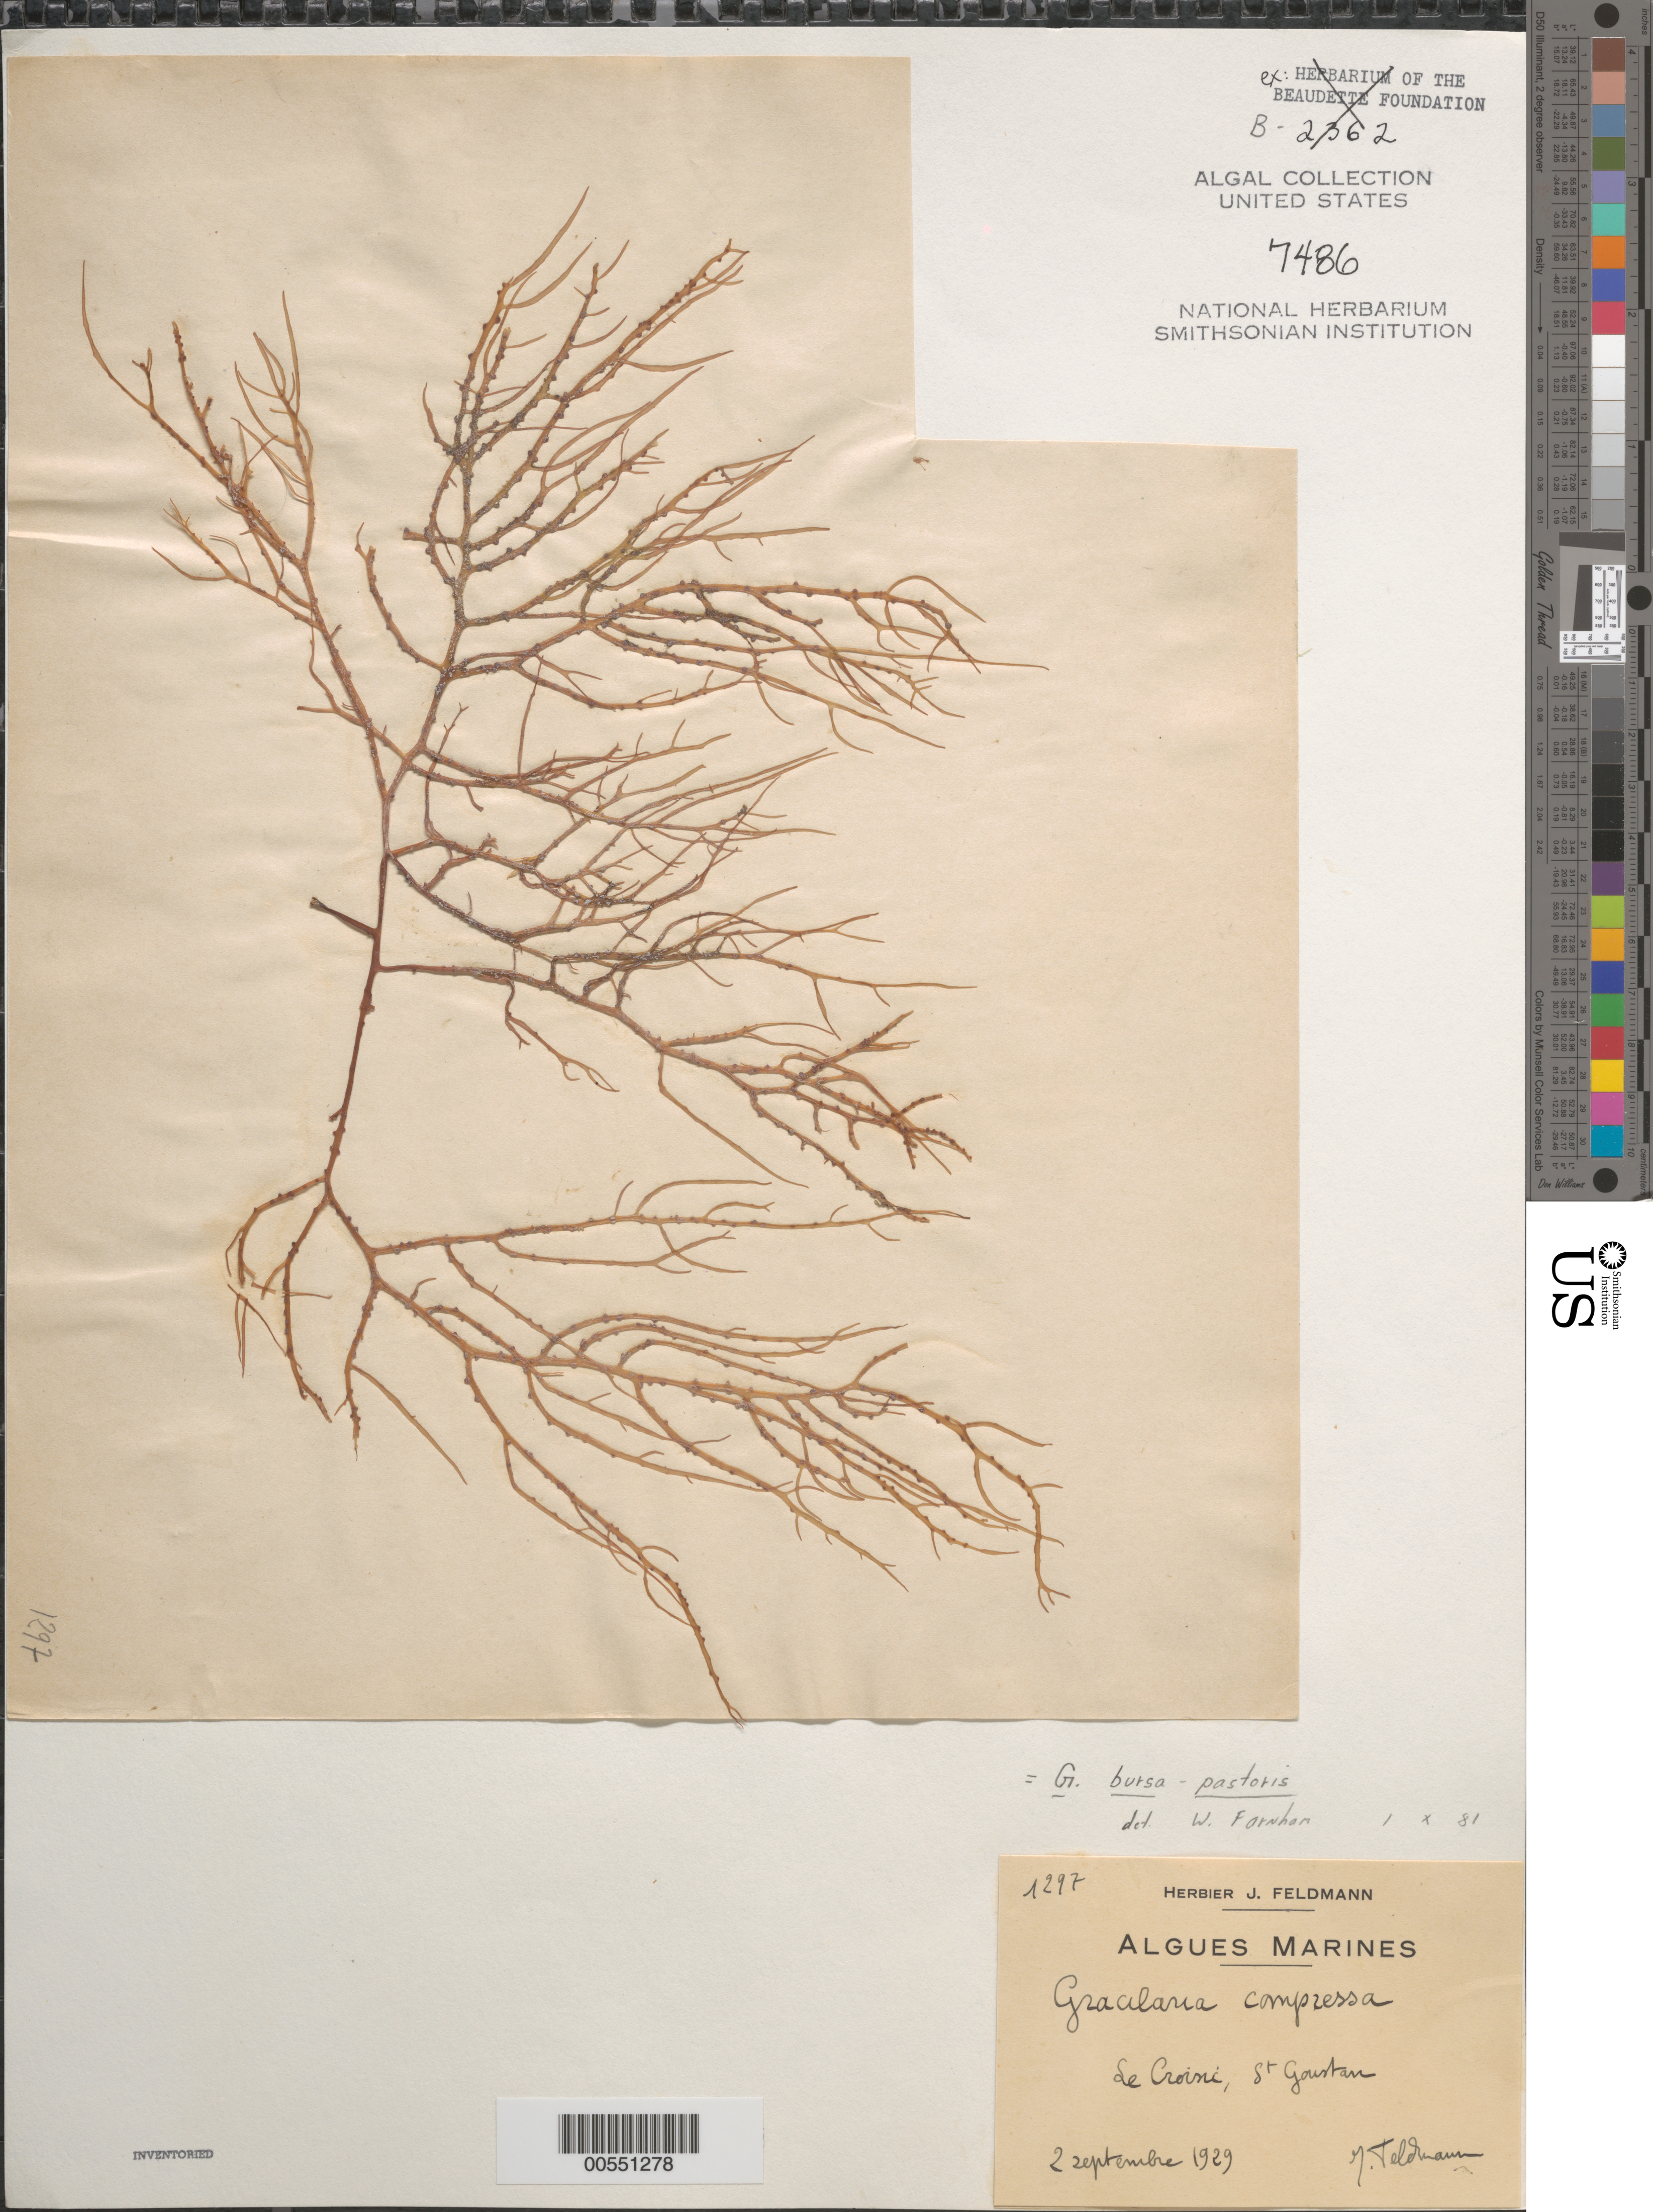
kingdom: Plantae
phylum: Rhodophyta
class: Florideophyceae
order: Gracilariales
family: Gracilariaceae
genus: Gracilaria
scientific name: Gracilaria bursa-pastoris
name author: (S.G. Gmel.) P.C. Silva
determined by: Farnham, W. F.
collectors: J. Feldmann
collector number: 1297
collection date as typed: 02 Sep 1929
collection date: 1929-09-02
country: France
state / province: Pays de la Loire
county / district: Loire-Atlantique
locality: Le Croisic, St. Goustan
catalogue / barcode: US 7486